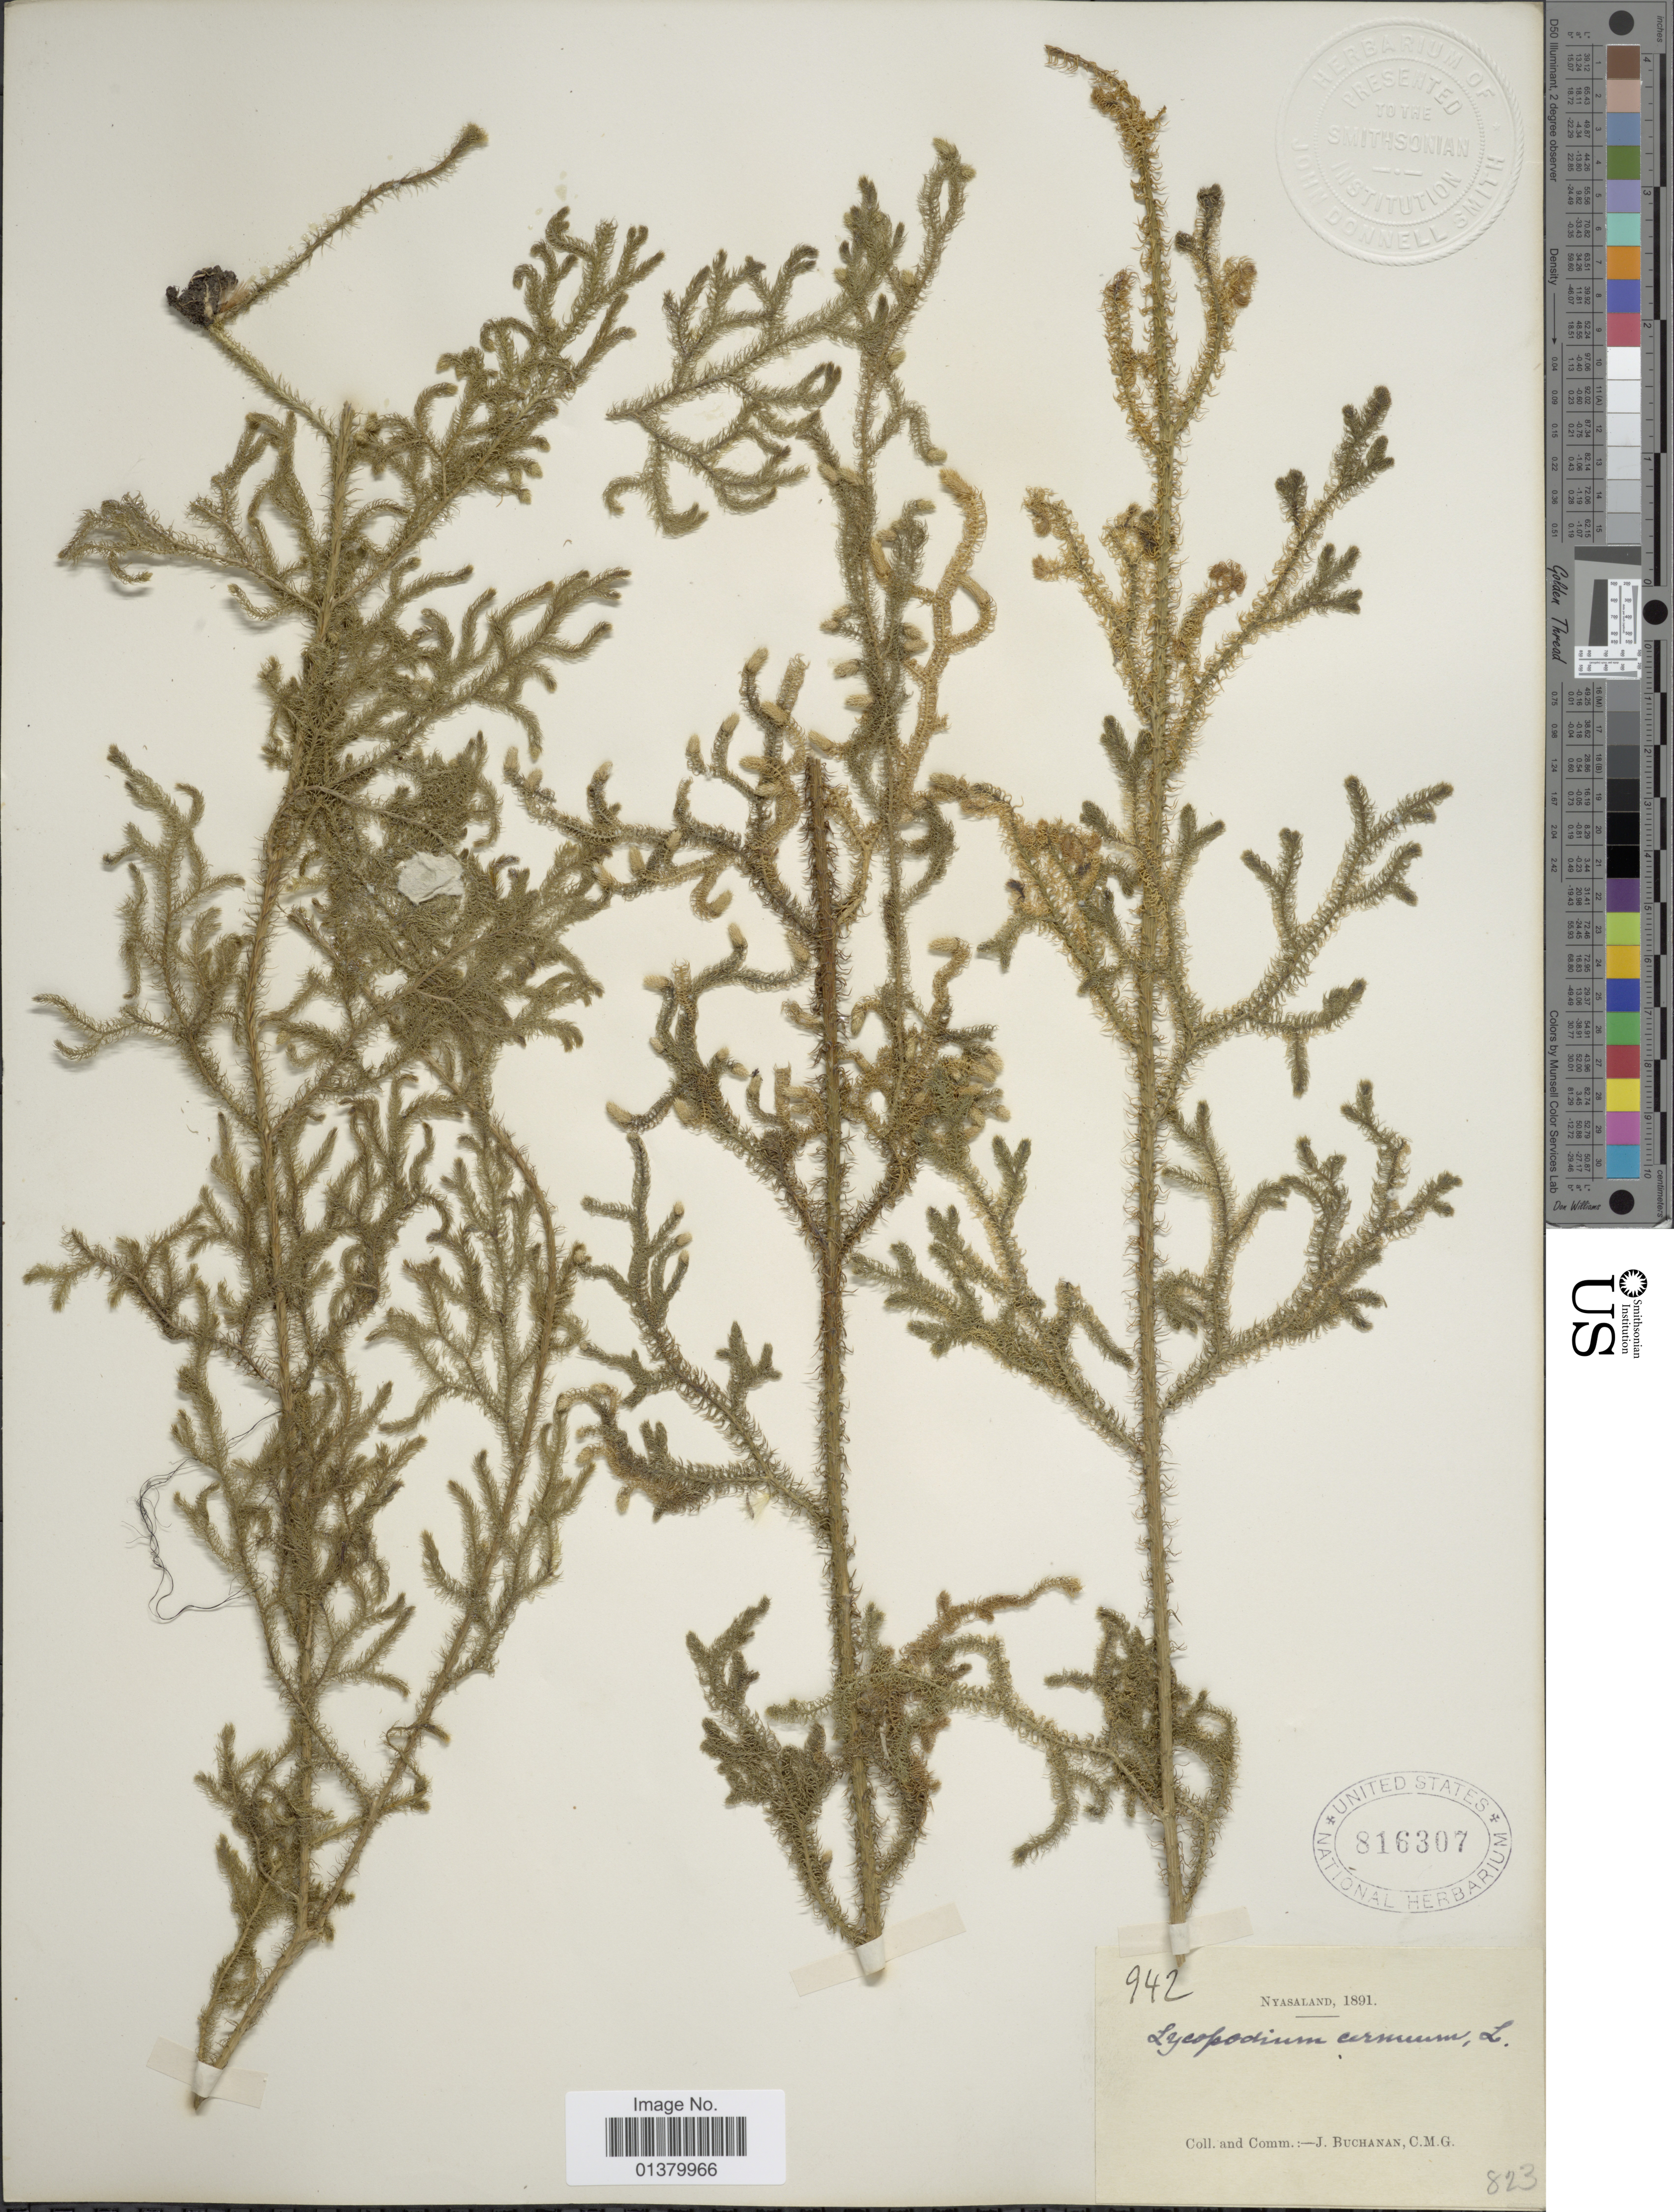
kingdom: Plantae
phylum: Tracheophyta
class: Lycopodiopsida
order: Lycopodiales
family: Lycopodiaceae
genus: Palhinhaea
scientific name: Palhinhaea cernua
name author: (L.) Vasc. & Franco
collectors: J. Buchanan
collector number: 942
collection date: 1891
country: Malawi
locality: Nyasaland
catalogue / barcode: US 816307